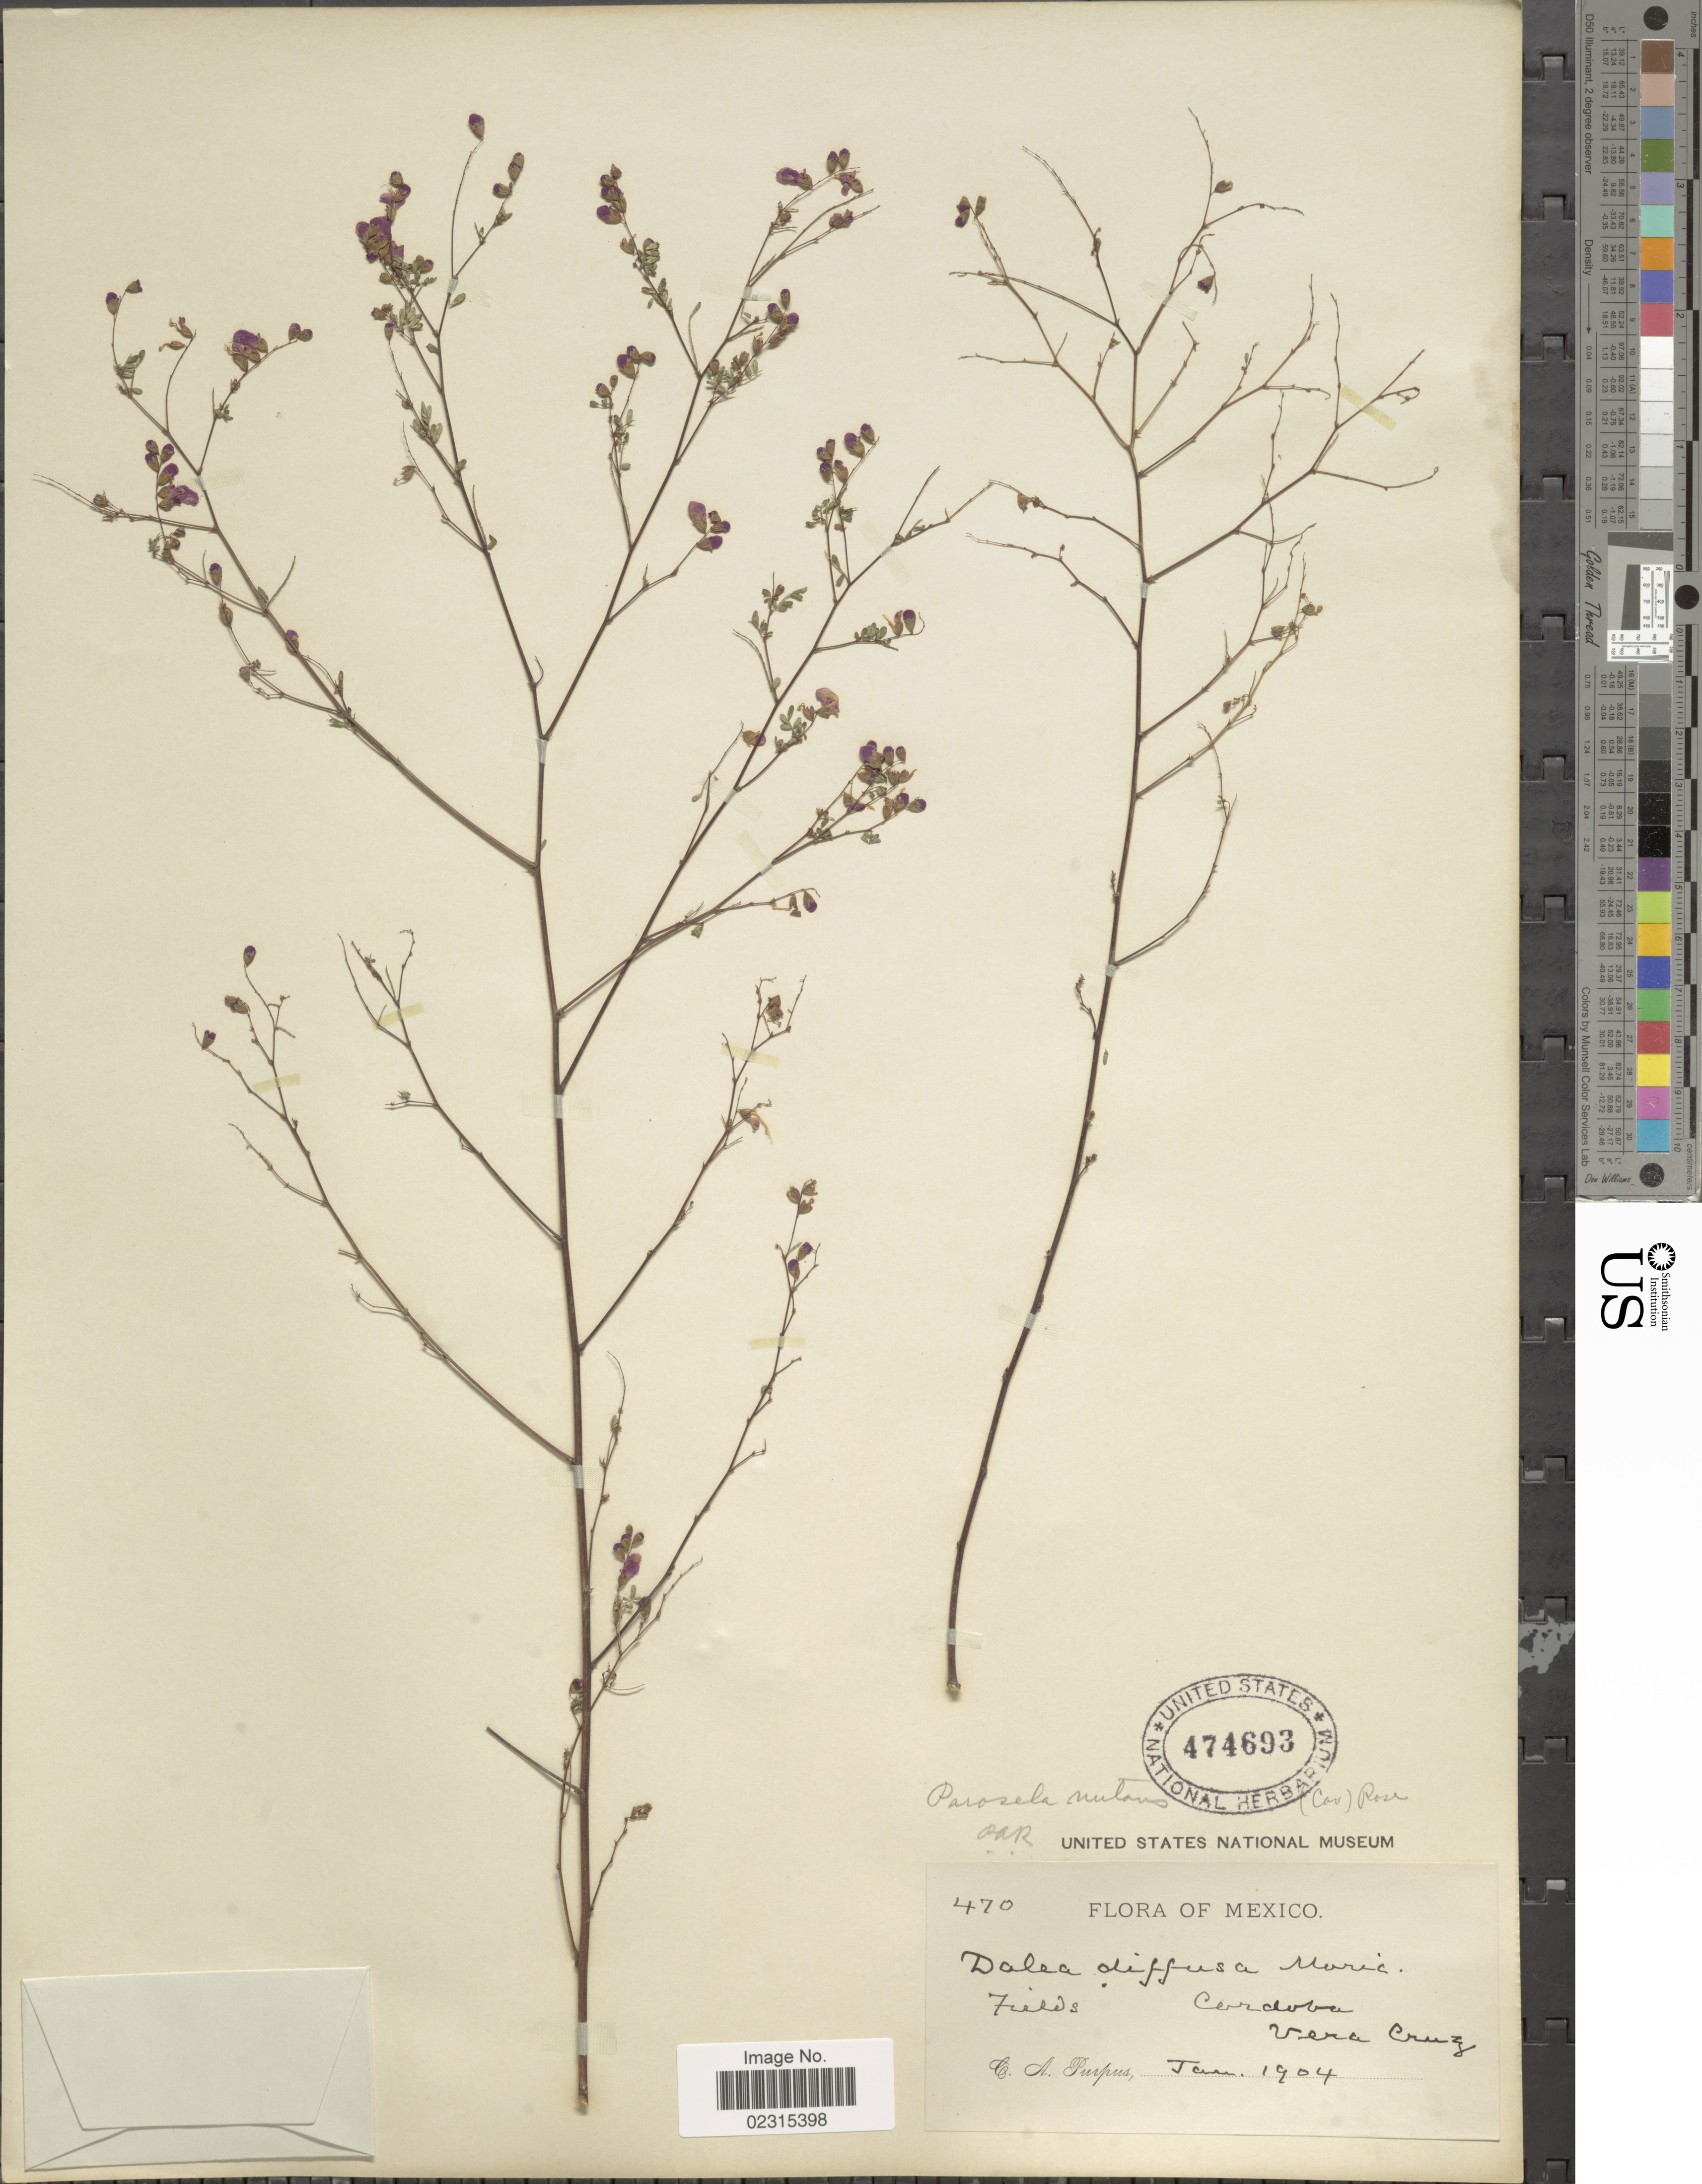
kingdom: Plantae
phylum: Tracheophyta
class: Magnoliopsida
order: Fabales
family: Fabaceae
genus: Marina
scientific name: Marina nutans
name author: (Cav.) Barneby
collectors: C. A. Purpus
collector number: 470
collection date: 1904-01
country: Mexico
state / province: Veracruz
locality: Cordoba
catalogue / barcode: US 474693